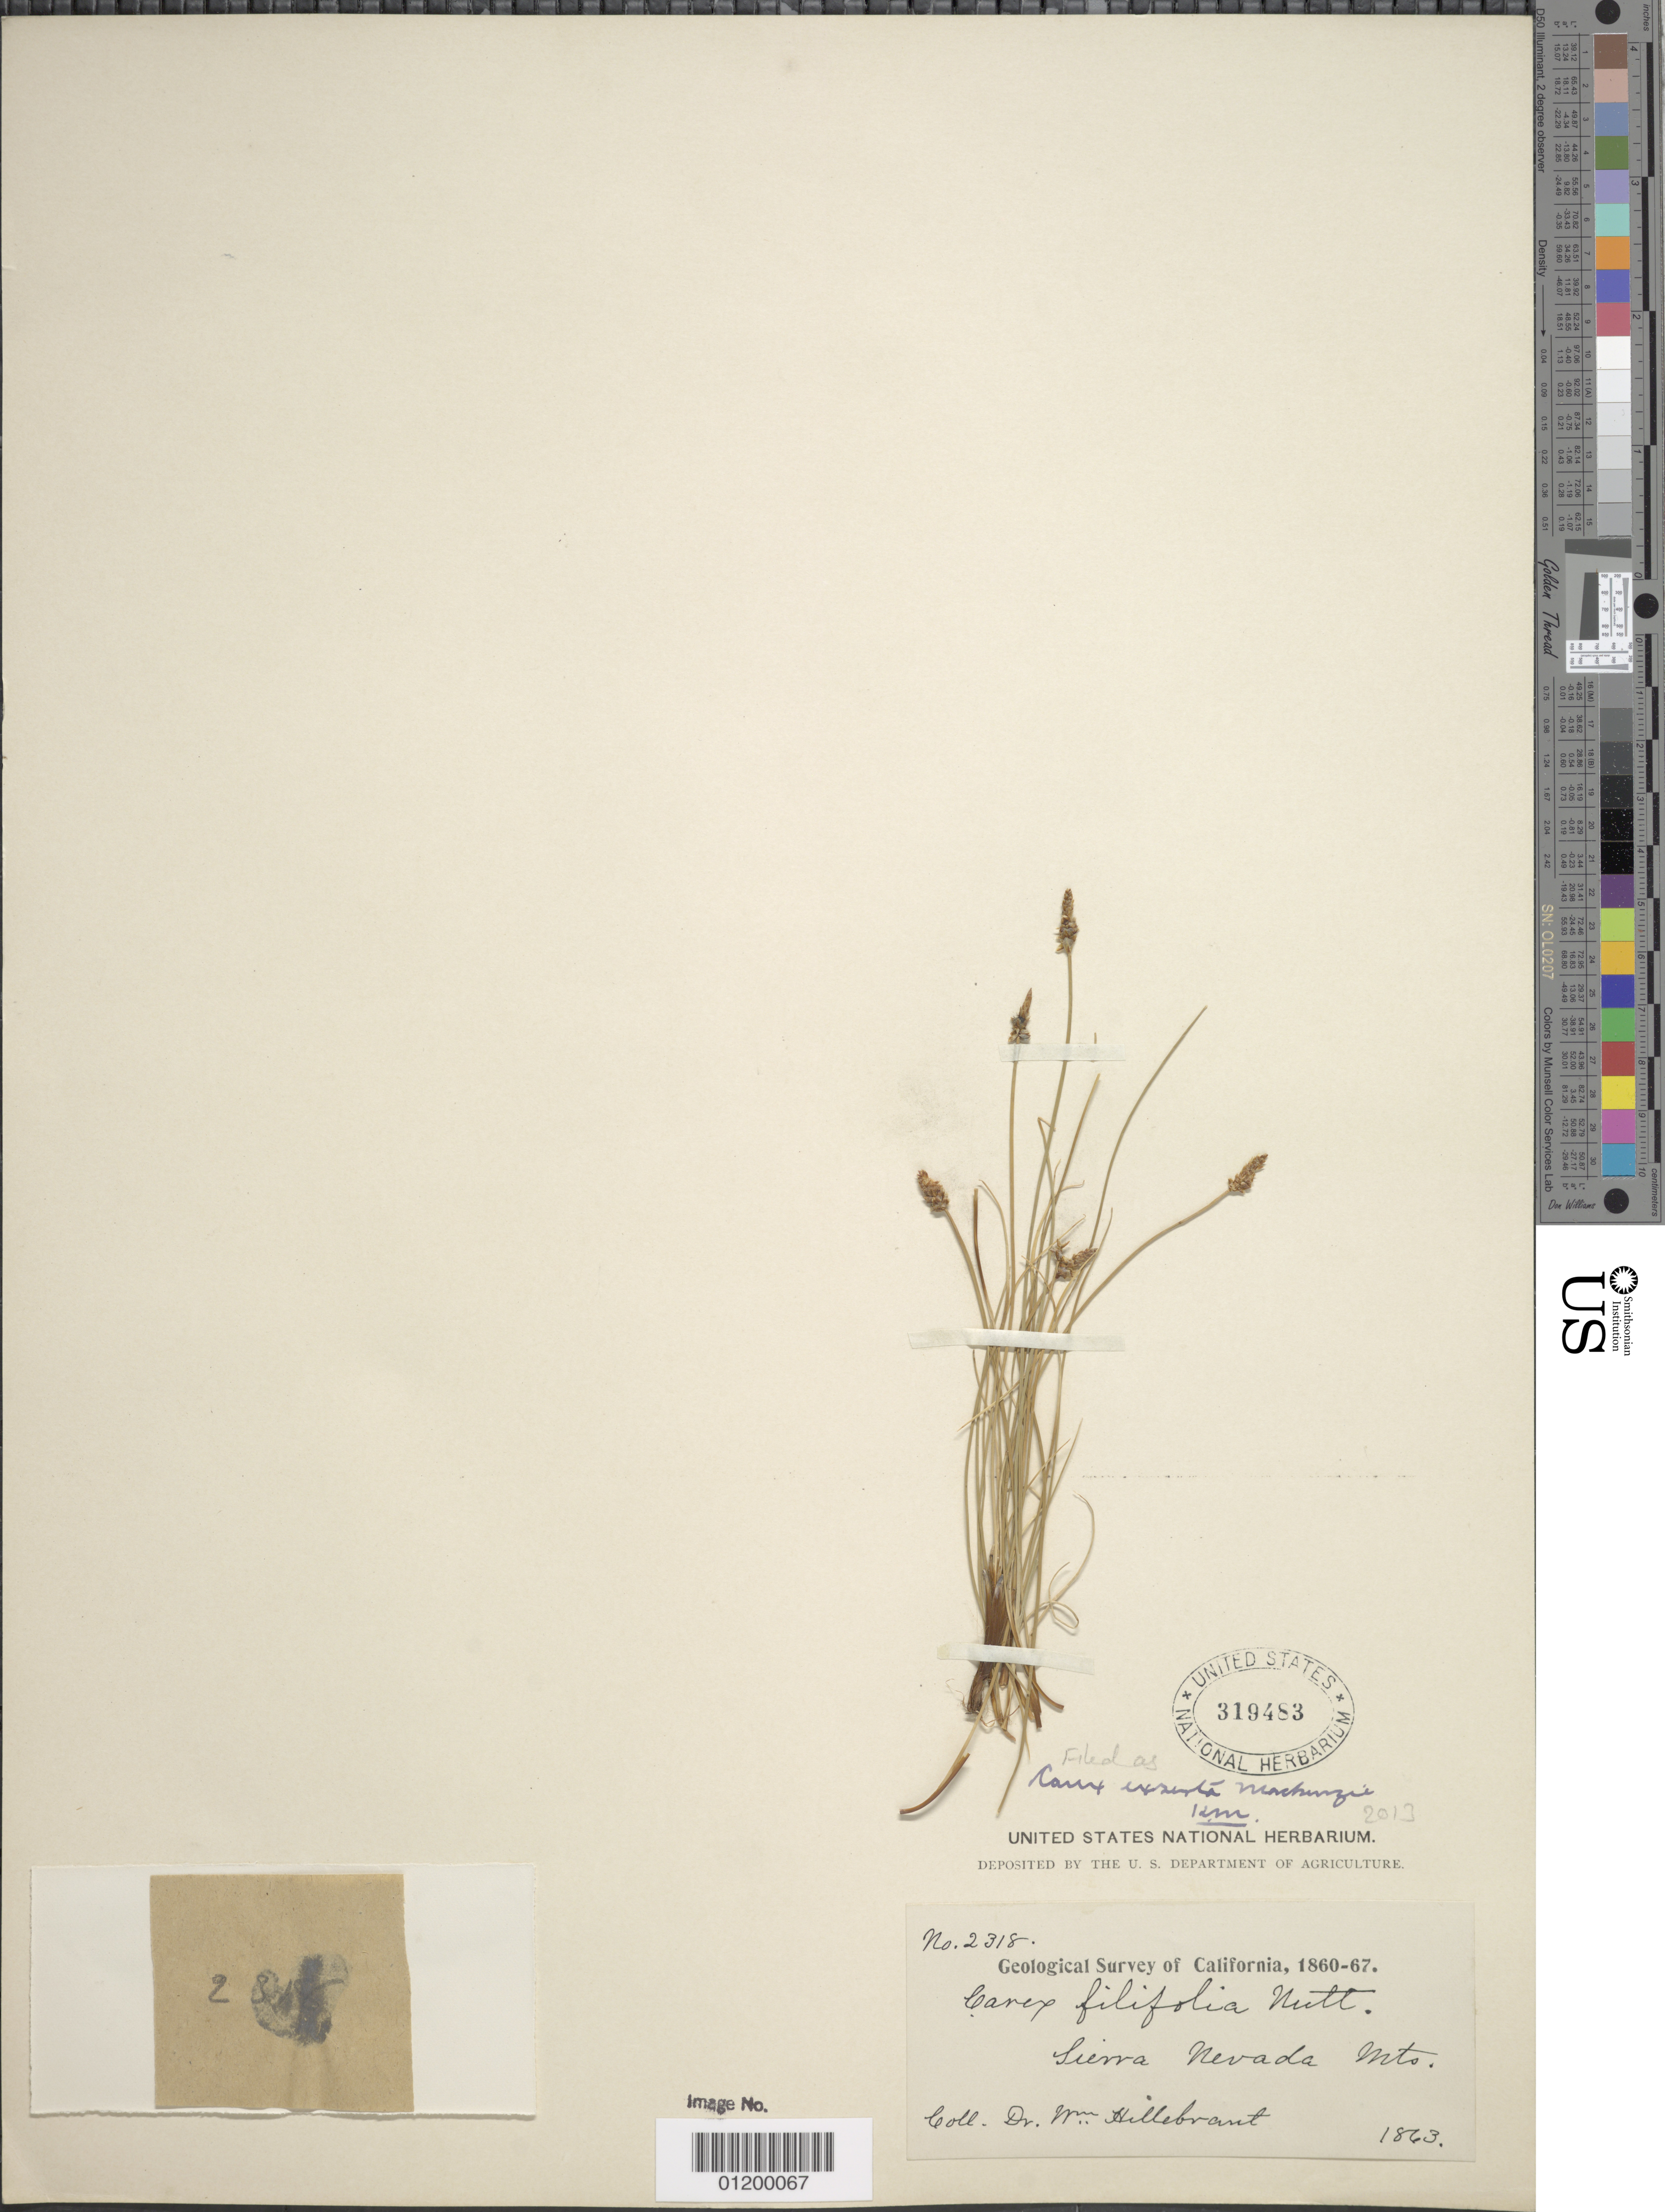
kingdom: Plantae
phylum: Tracheophyta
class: Liliopsida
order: Poales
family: Cyperaceae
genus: Carex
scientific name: Carex filifolia var. erostrata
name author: Kük.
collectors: W. Hillebrand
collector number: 2318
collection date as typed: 1863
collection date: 1863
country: United States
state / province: California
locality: Sierra Nevada Mts.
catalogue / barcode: US 319483